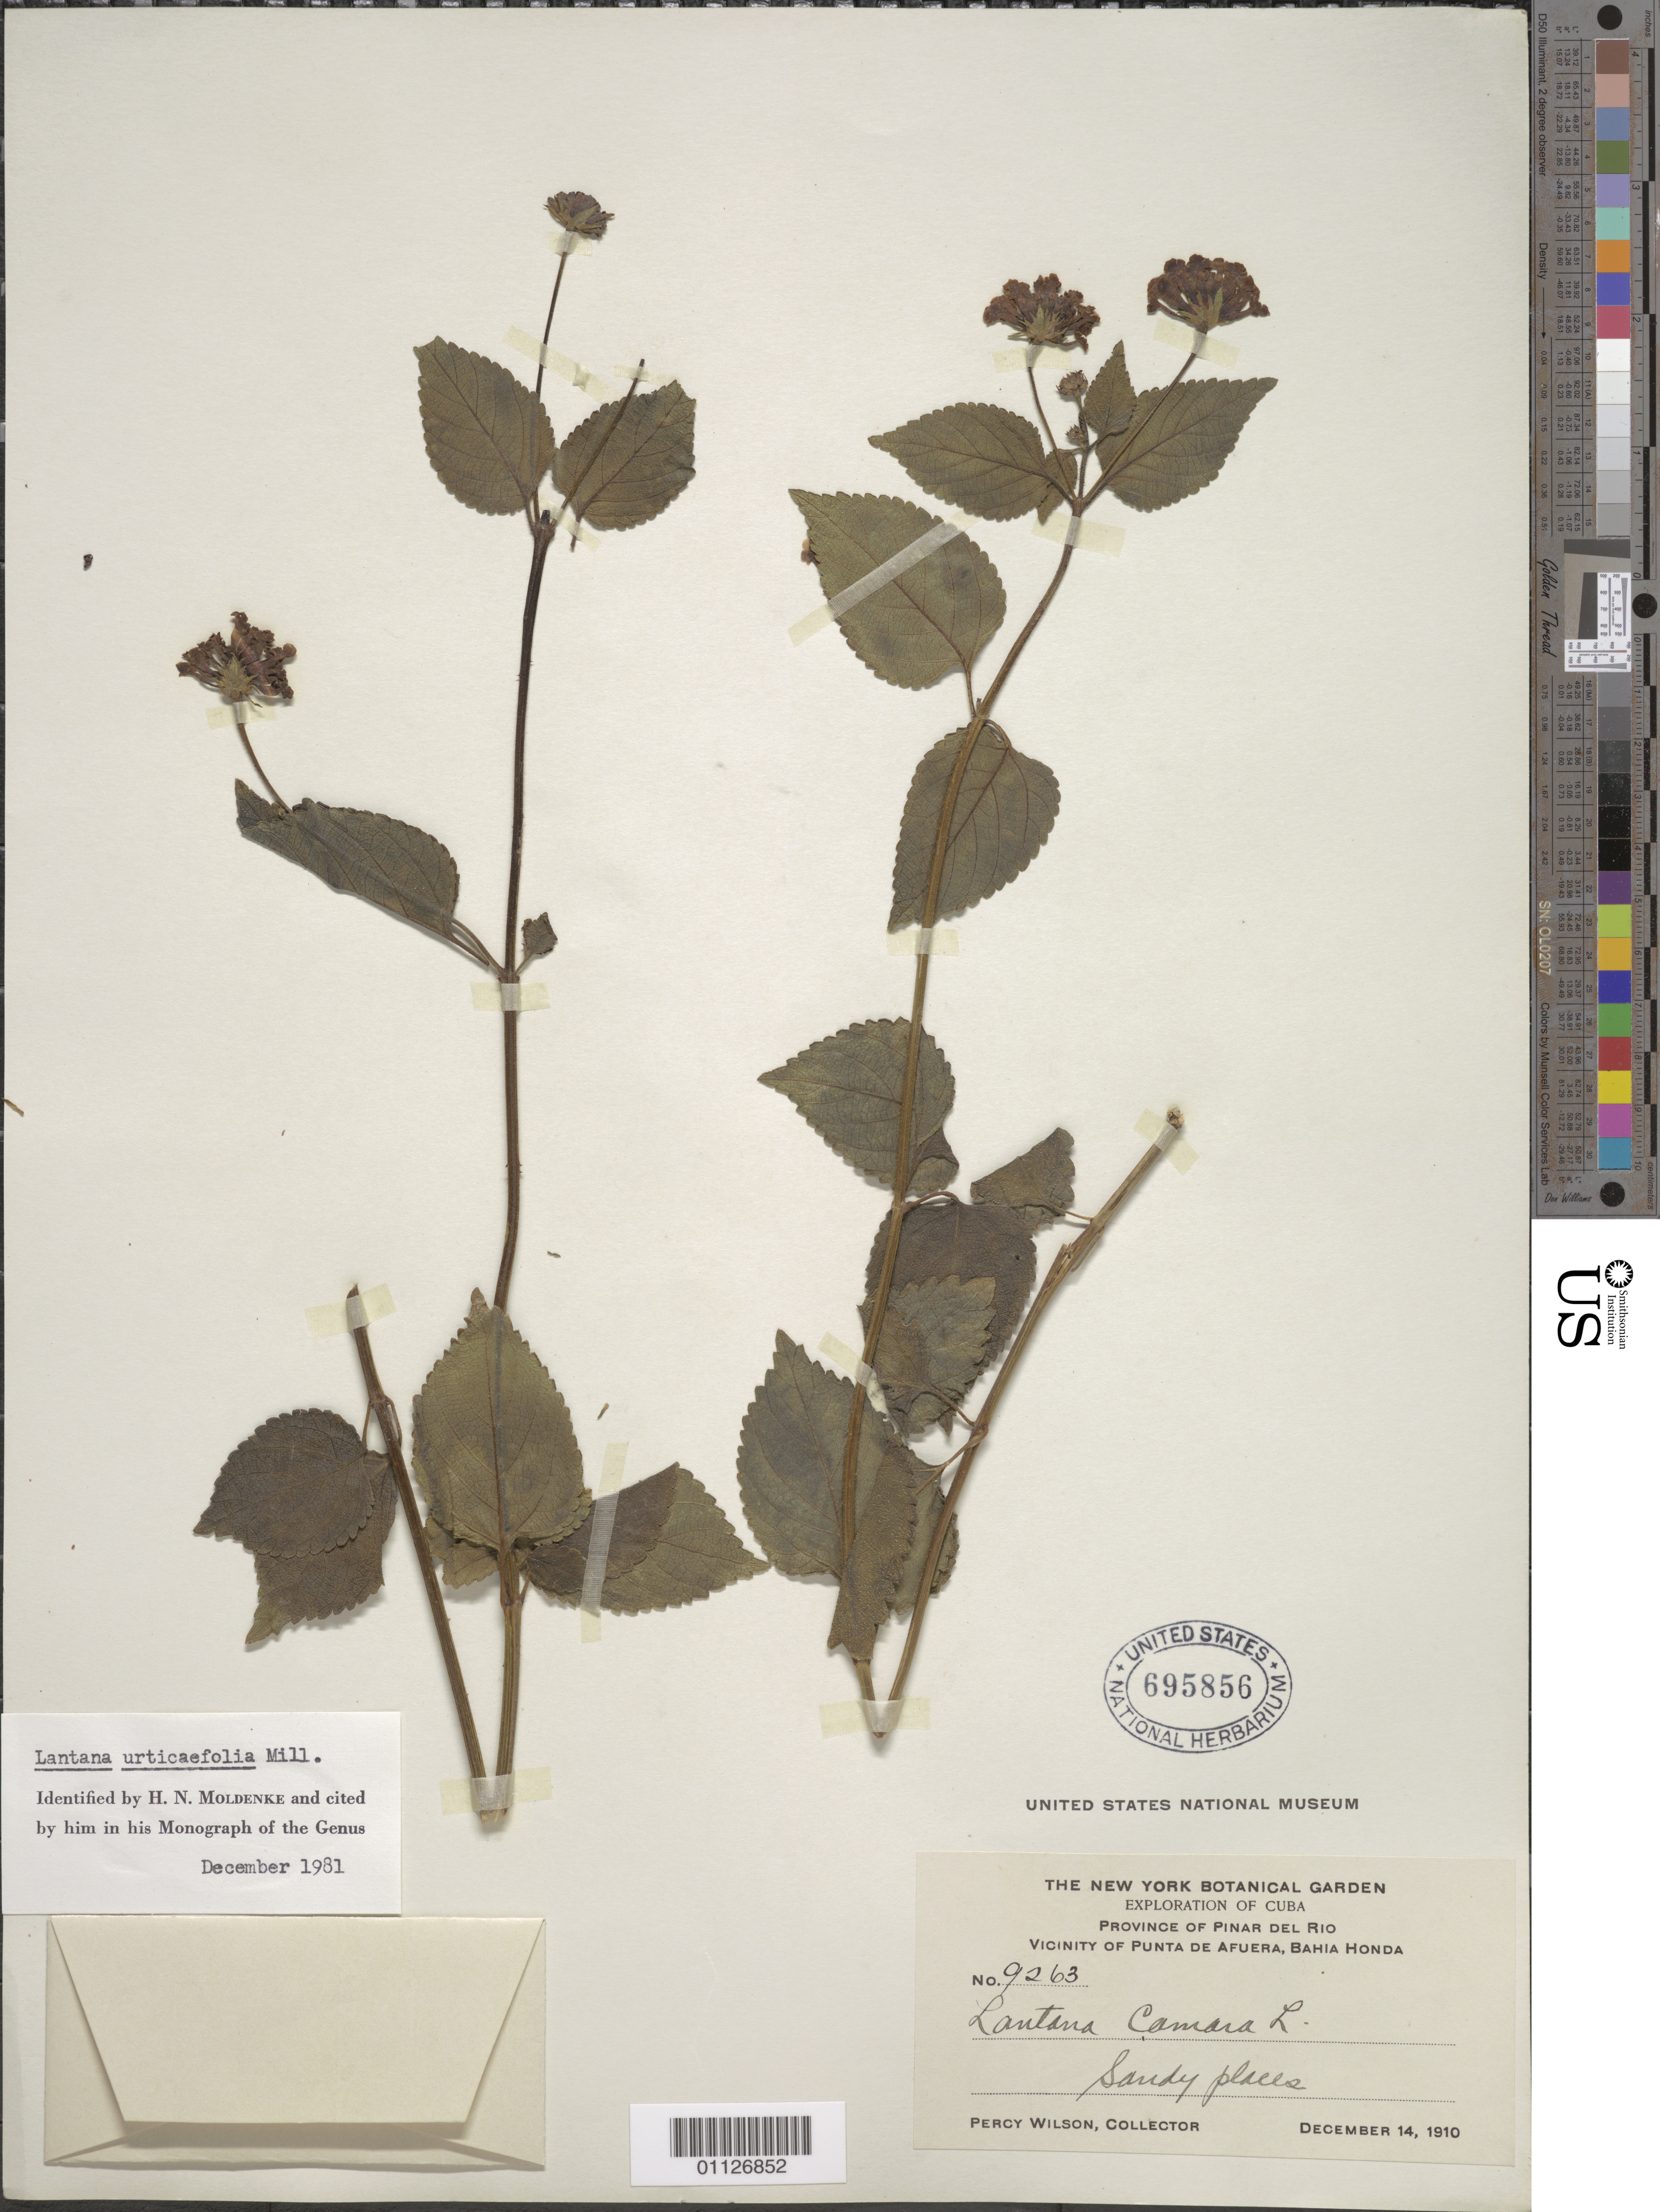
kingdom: Plantae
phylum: Tracheophyta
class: Magnoliopsida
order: Lamiales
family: Verbenaceae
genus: Lantana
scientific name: Lantana urticifolia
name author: Mill.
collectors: P. Wilson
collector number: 9263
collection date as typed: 14 Dec 1910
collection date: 1910-12-14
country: Cuba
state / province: Pinar del Rio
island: Cuba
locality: Punta de Afuera, Bahia Honda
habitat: sandy places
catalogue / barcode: US 695856